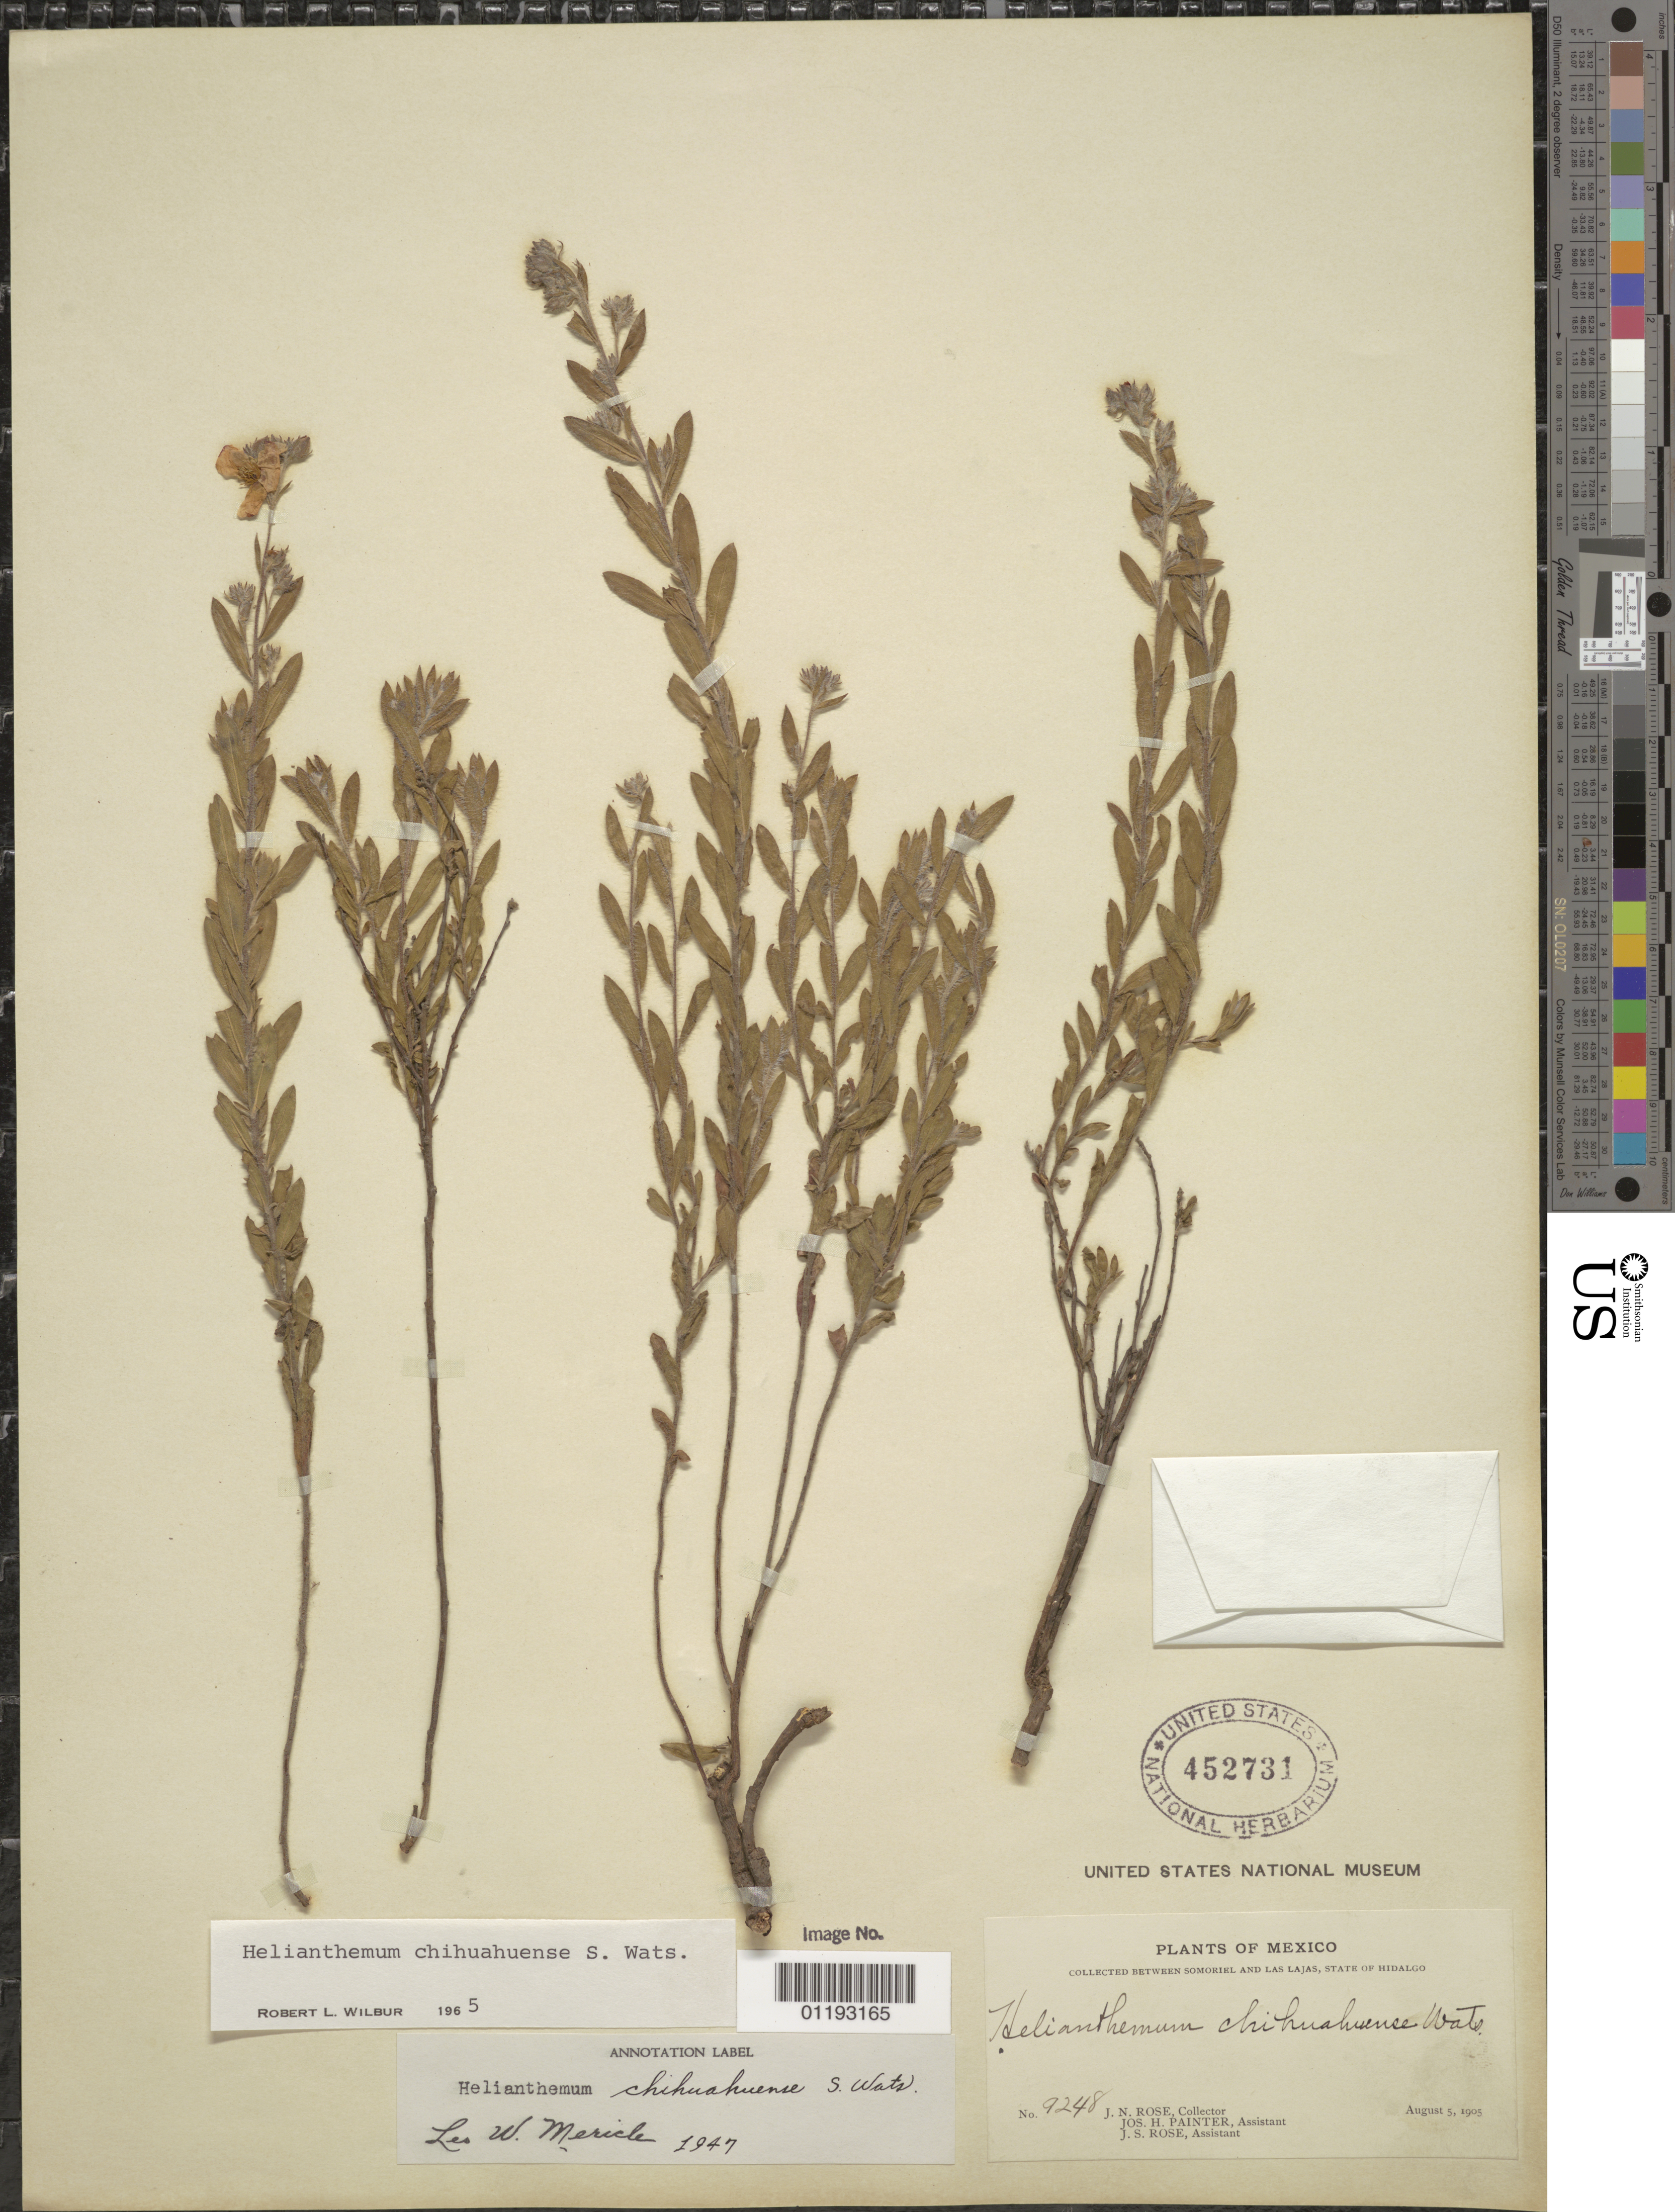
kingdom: Plantae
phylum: Tracheophyta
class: Magnoliopsida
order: Malvales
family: Cistaceae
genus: Helianthemum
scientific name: Helianthemum chihuahuense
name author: S. Watson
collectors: J. N. Rose, J. H. Painter & J. S. Rose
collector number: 9248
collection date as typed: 05 Aug 1905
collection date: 1905-08-05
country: Mexico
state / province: Hidalgo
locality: Between Somoriel and Las Lajas.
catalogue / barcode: US 452731